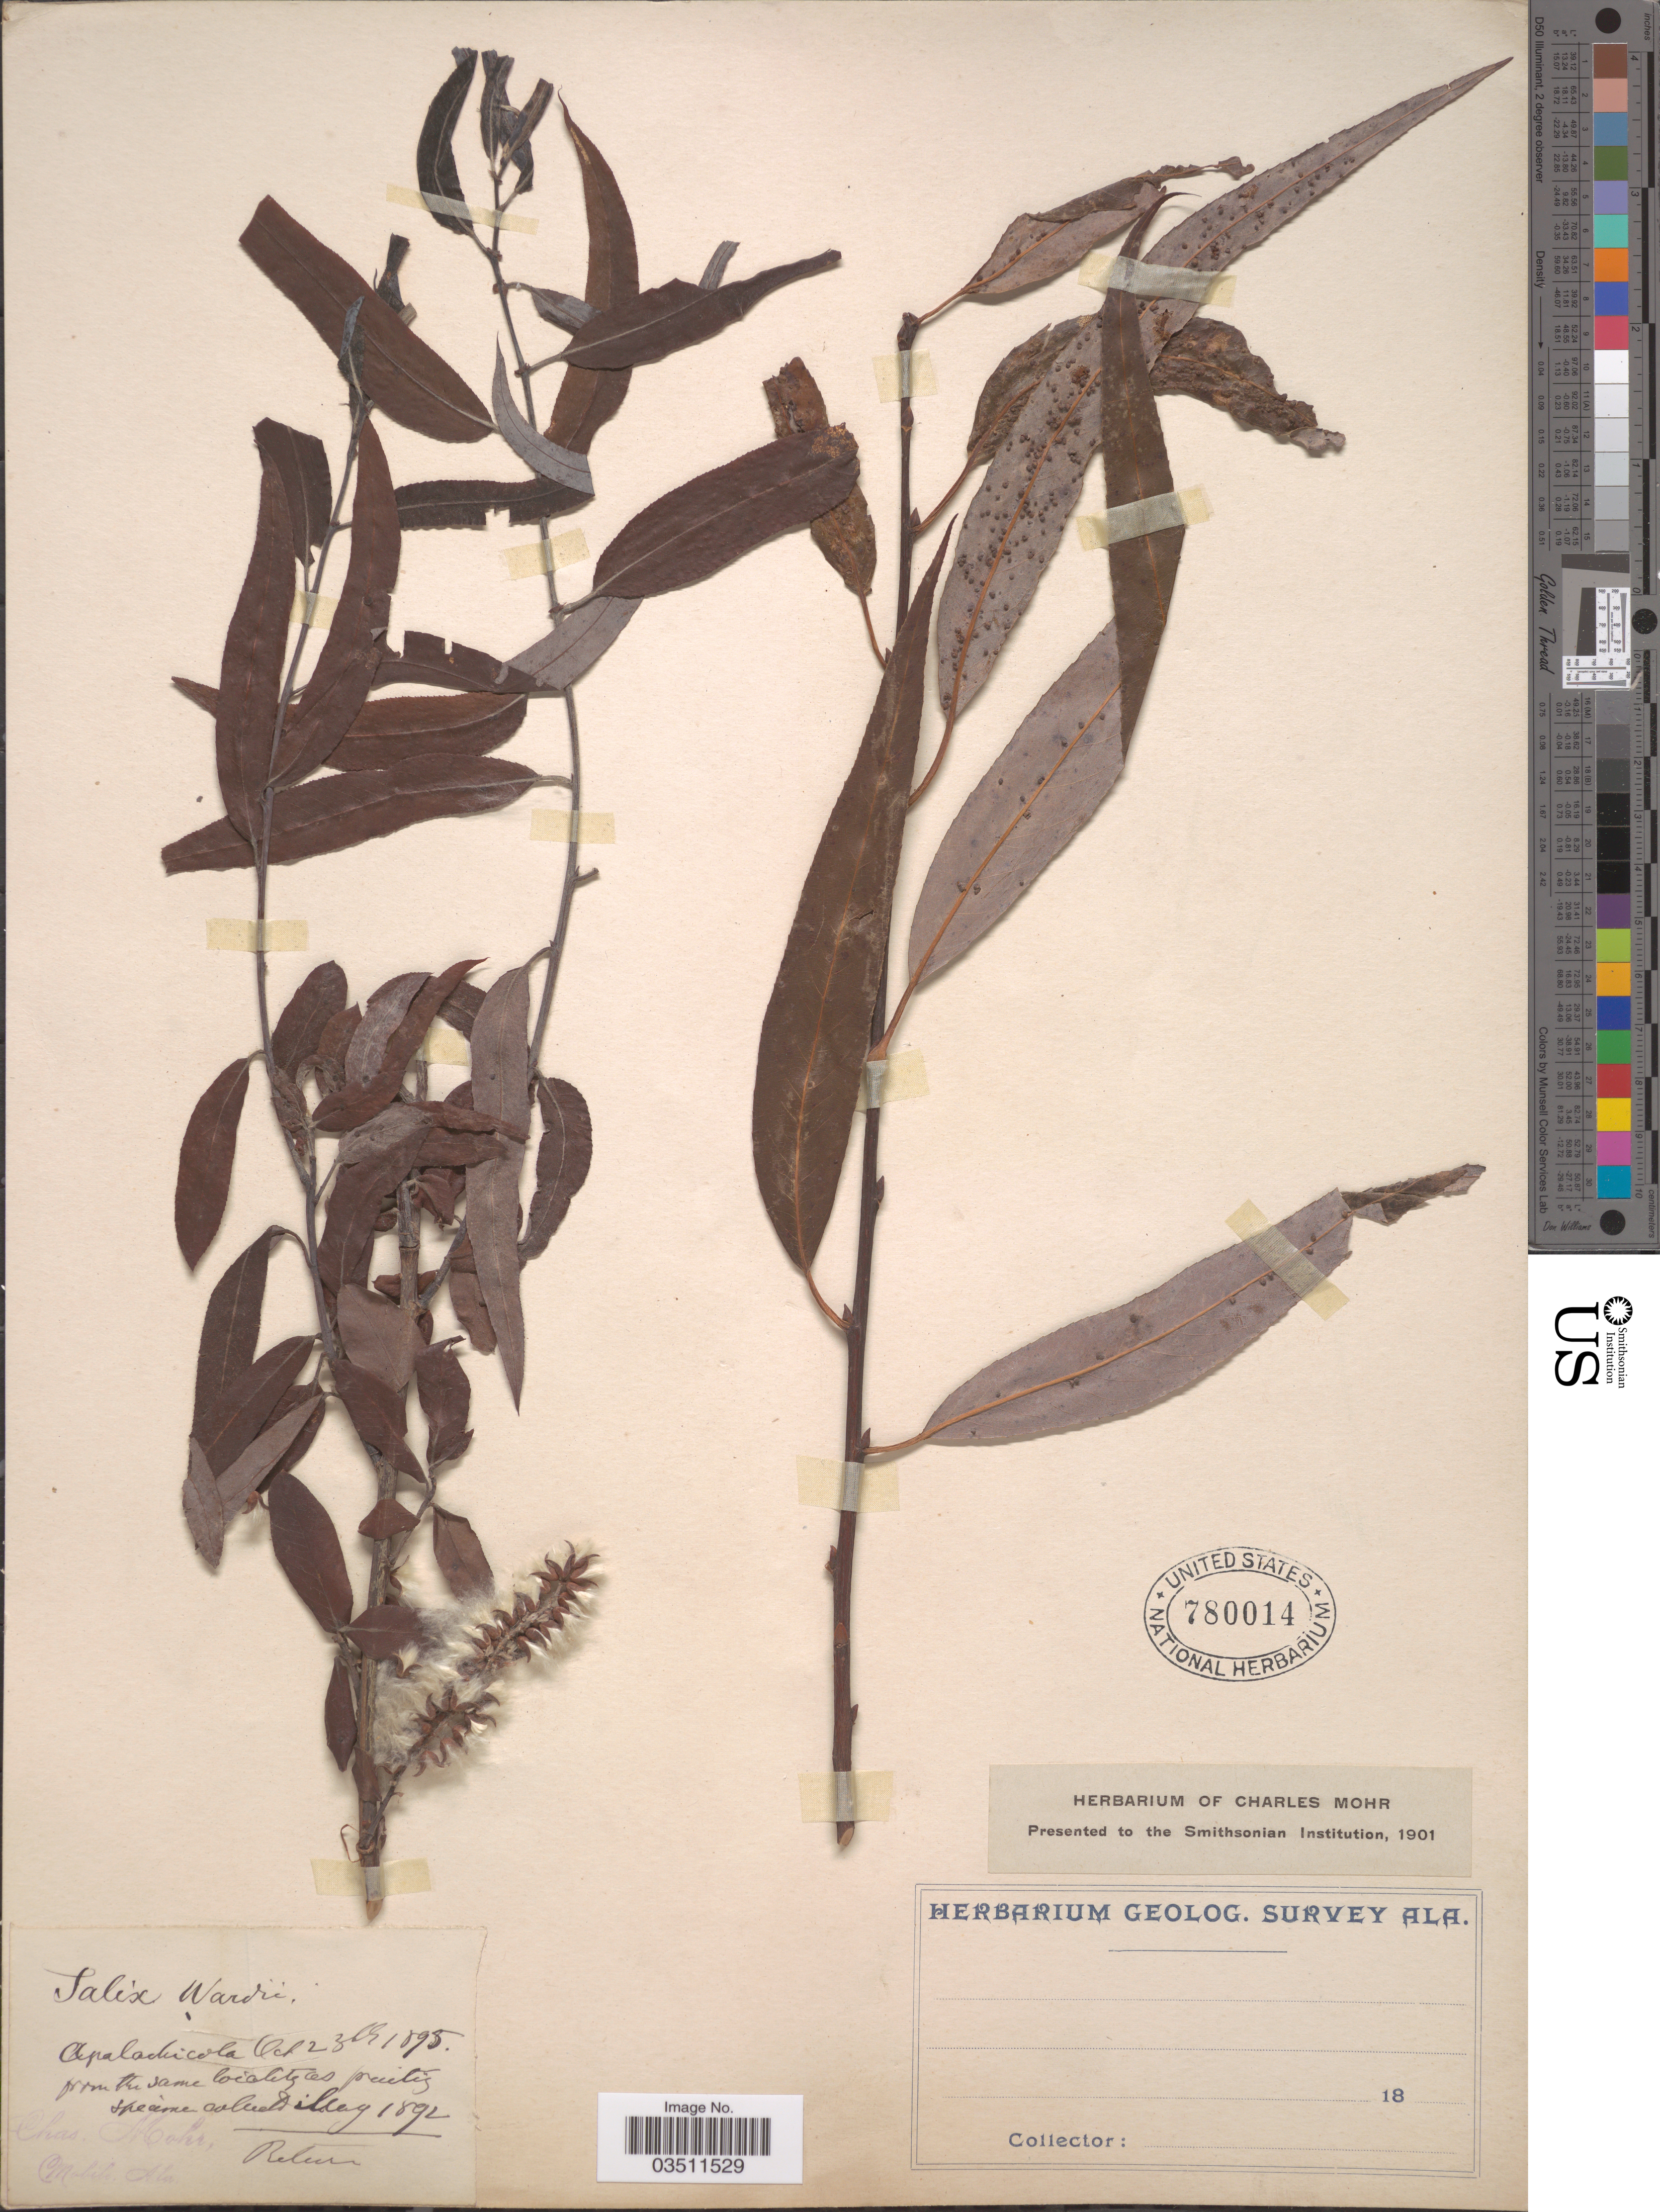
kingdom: Plantae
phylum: Tracheophyta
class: Magnoliopsida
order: Malpighiales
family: Salicaceae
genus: Salix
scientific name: Salix longipes var. wardii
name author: C.K. Schneid.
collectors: Mohr, C. T. (herbarium)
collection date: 1895-10-23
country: United States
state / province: Florida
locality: Apalachicola.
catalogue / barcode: US 780014